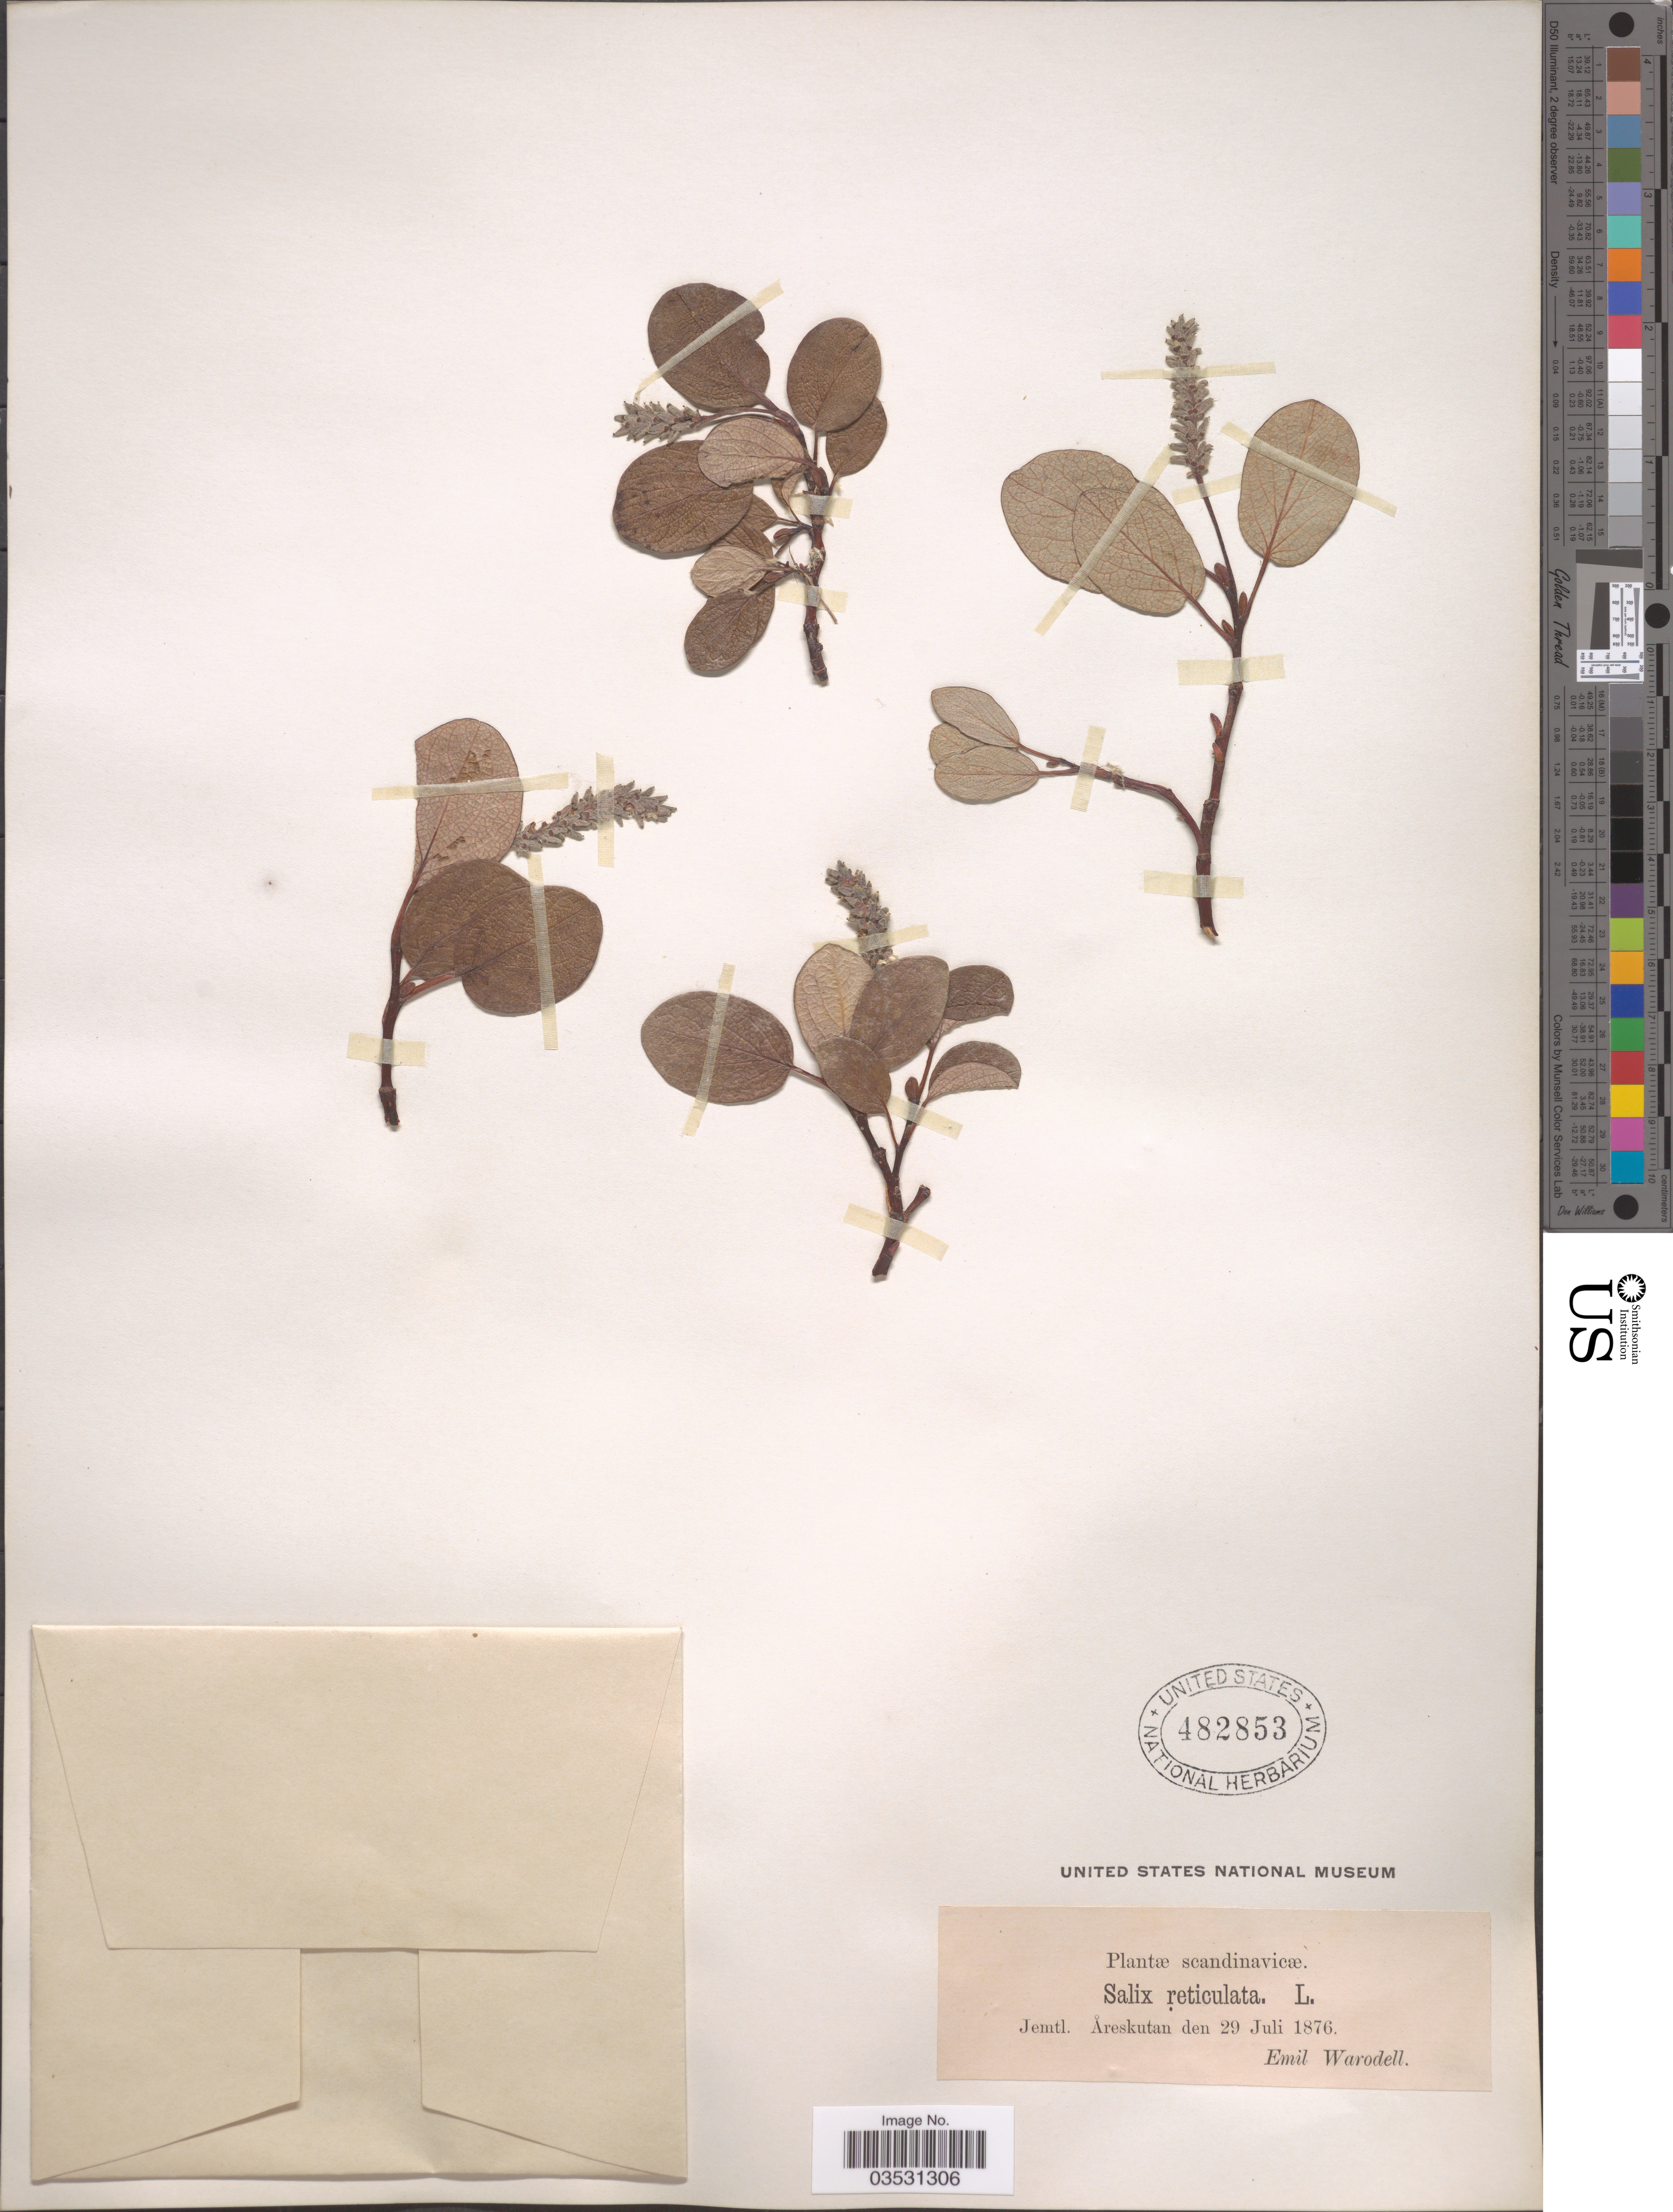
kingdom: Plantae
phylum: Tracheophyta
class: Magnoliopsida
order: Malpighiales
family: Salicaceae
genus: Salix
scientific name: Salix reticulata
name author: L.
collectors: E. Warodell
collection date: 1876-07-29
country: Sweden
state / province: Jämtland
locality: Scandinavicæ. Jemtl. Åreskutan.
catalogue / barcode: US 482853